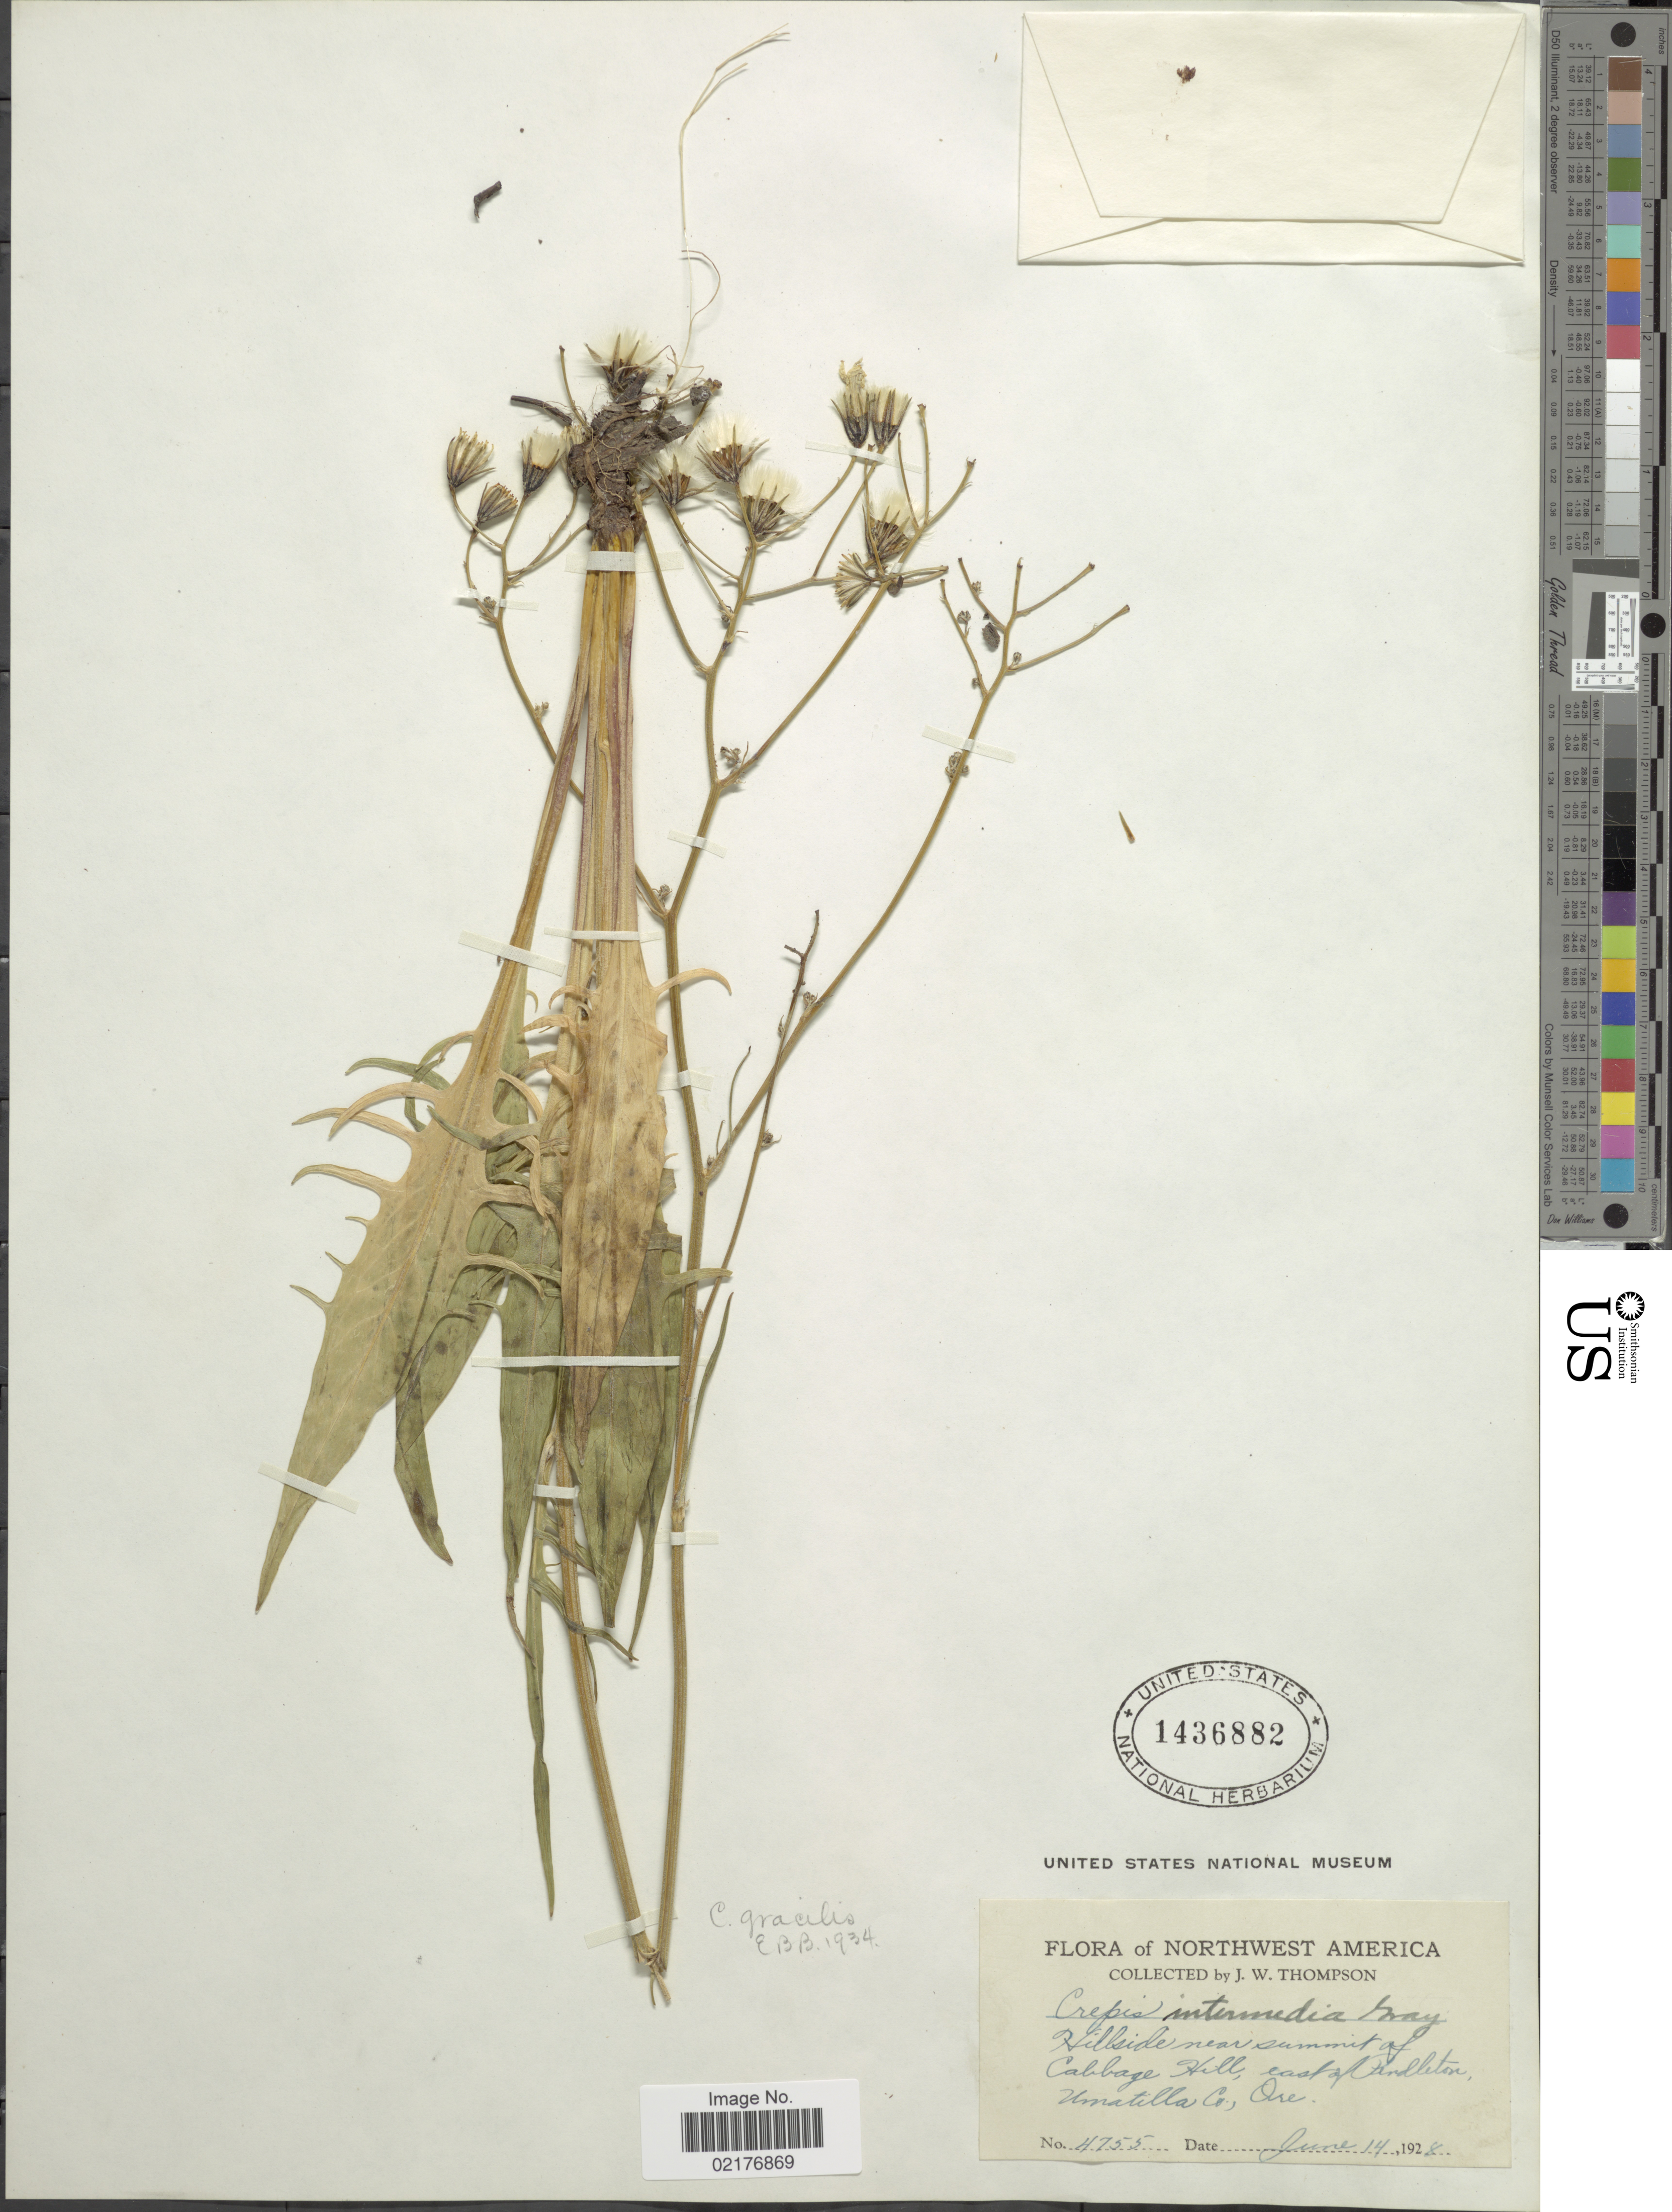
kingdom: Plantae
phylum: Tracheophyta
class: Magnoliopsida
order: Asterales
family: Asteraceae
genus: Crepis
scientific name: Crepis atribarba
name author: A. Heller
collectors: J. W. Thompson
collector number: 4755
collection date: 1928-06-14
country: United States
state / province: Oregon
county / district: Umatilla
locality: Northwest America, Hillside near summit of Cabbage Hill, east of Pendleton, Umatilla Co., Ore.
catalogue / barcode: US 1436882